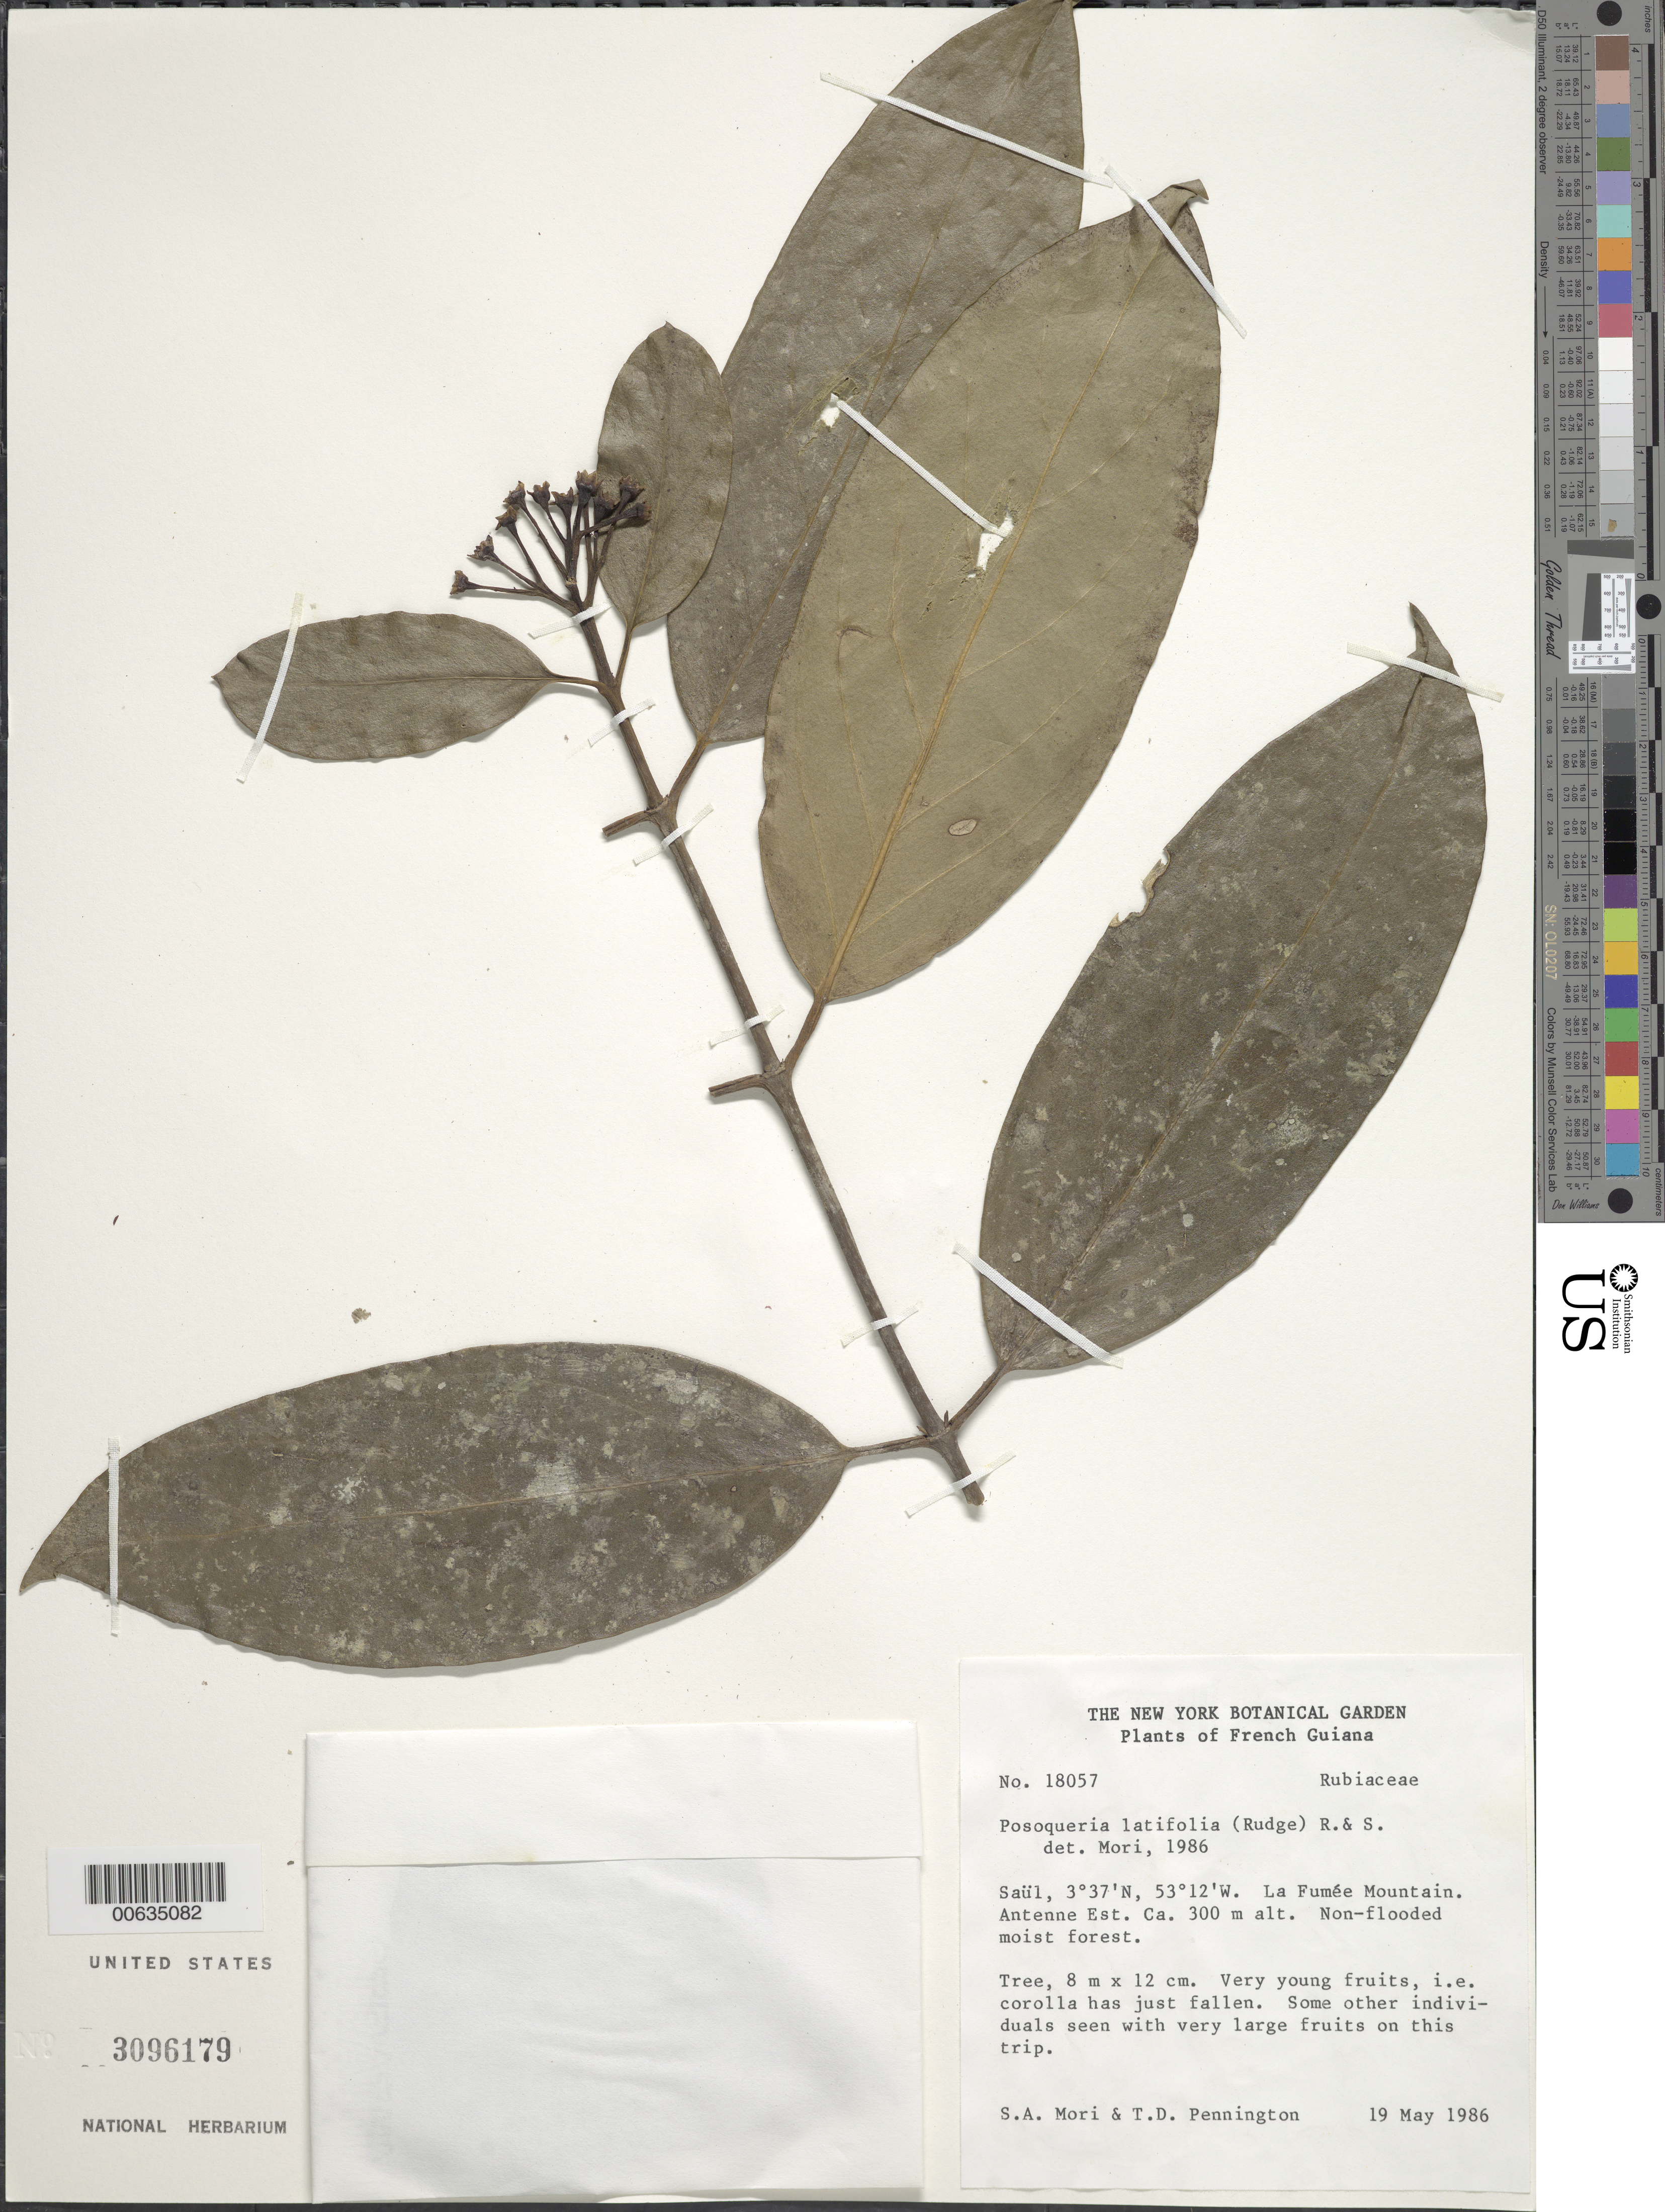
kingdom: Plantae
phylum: Tracheophyta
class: Magnoliopsida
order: Gentianales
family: Rubiaceae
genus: Posoqueria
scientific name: Posoqueria latifolia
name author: (Rudge) Roem. & Schult.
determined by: Mori, Scott A.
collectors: S. Mori & T. D. Pennington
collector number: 18057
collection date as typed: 19-May-86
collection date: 1986-05-19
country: French Guiana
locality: Saül, La Fumée Mountain. Atenne Est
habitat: Non-flooded moist forest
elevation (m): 300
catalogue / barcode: US 3096179